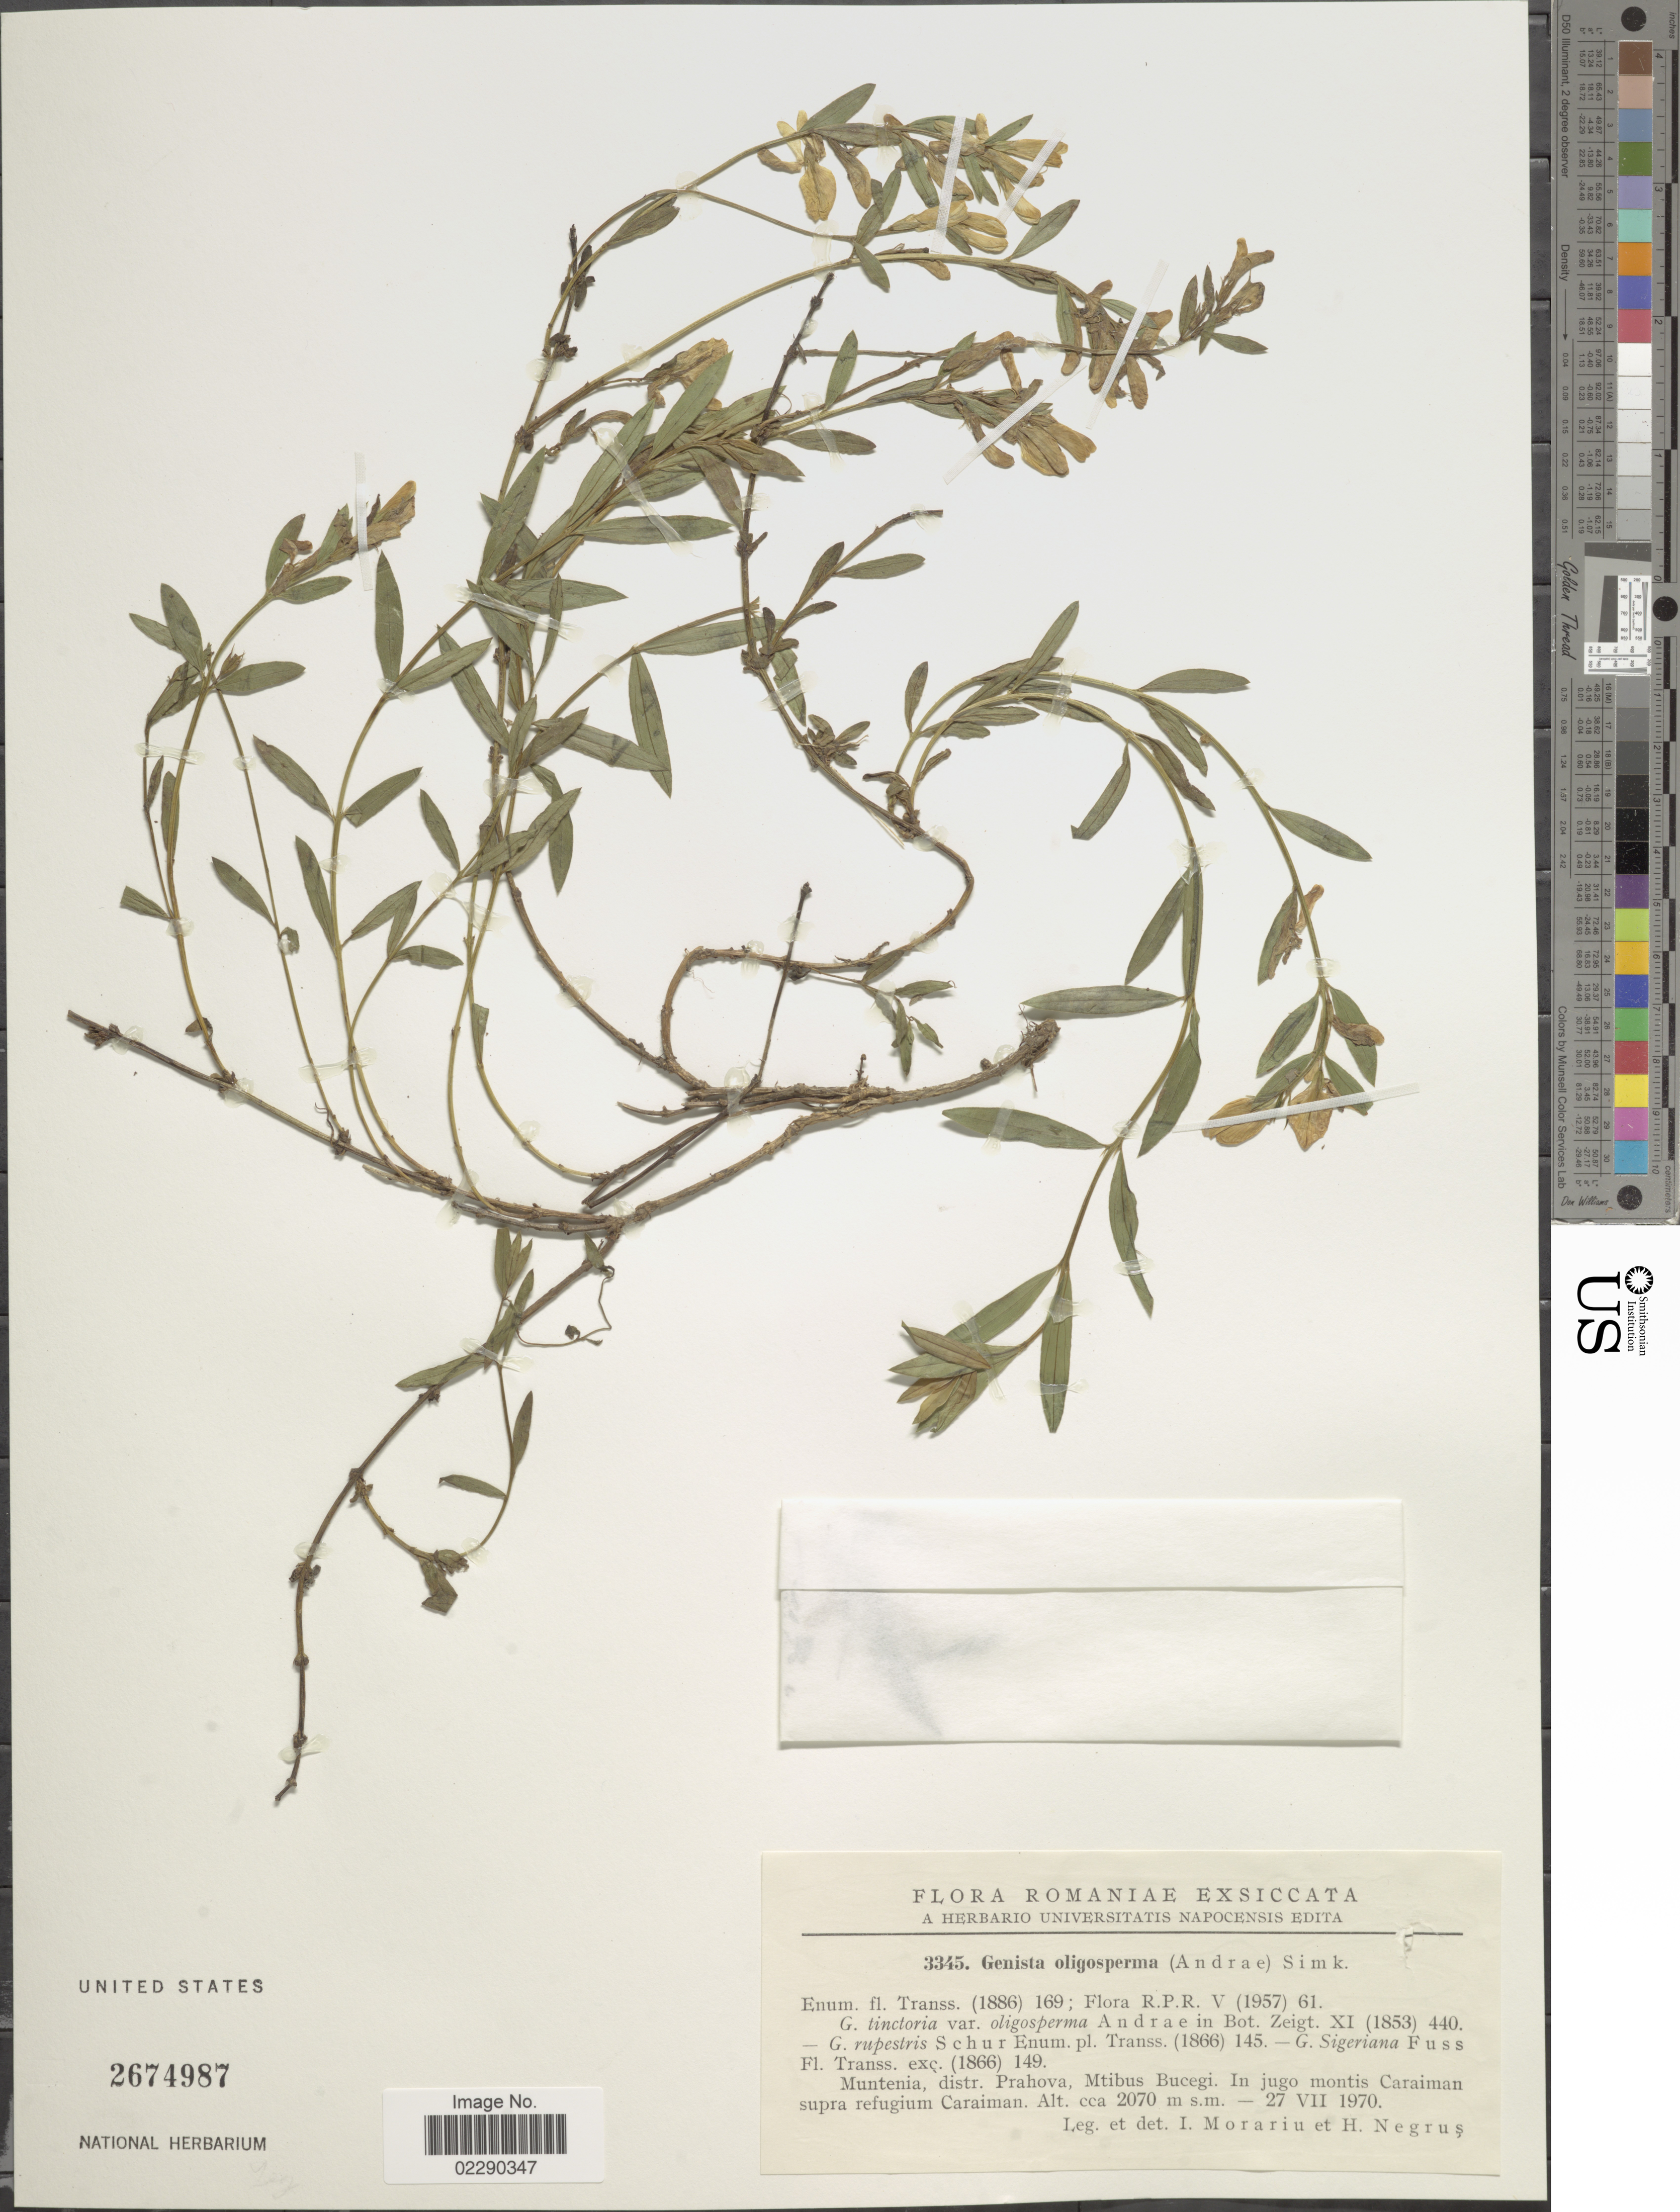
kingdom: Plantae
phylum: Tracheophyta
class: Magnoliopsida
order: Fabales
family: Fabaceae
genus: Genista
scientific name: Genista tinctoria subsp. oligosperma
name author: (Andrae) Soó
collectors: I. Morariu & H. Negrus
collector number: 3345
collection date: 1970-07-27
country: Romania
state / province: Prahova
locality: Muntenia, Mtibus Bucegi, in jugo montis Caraciman supra refugium Caraiman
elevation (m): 2070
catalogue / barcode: US 2674987